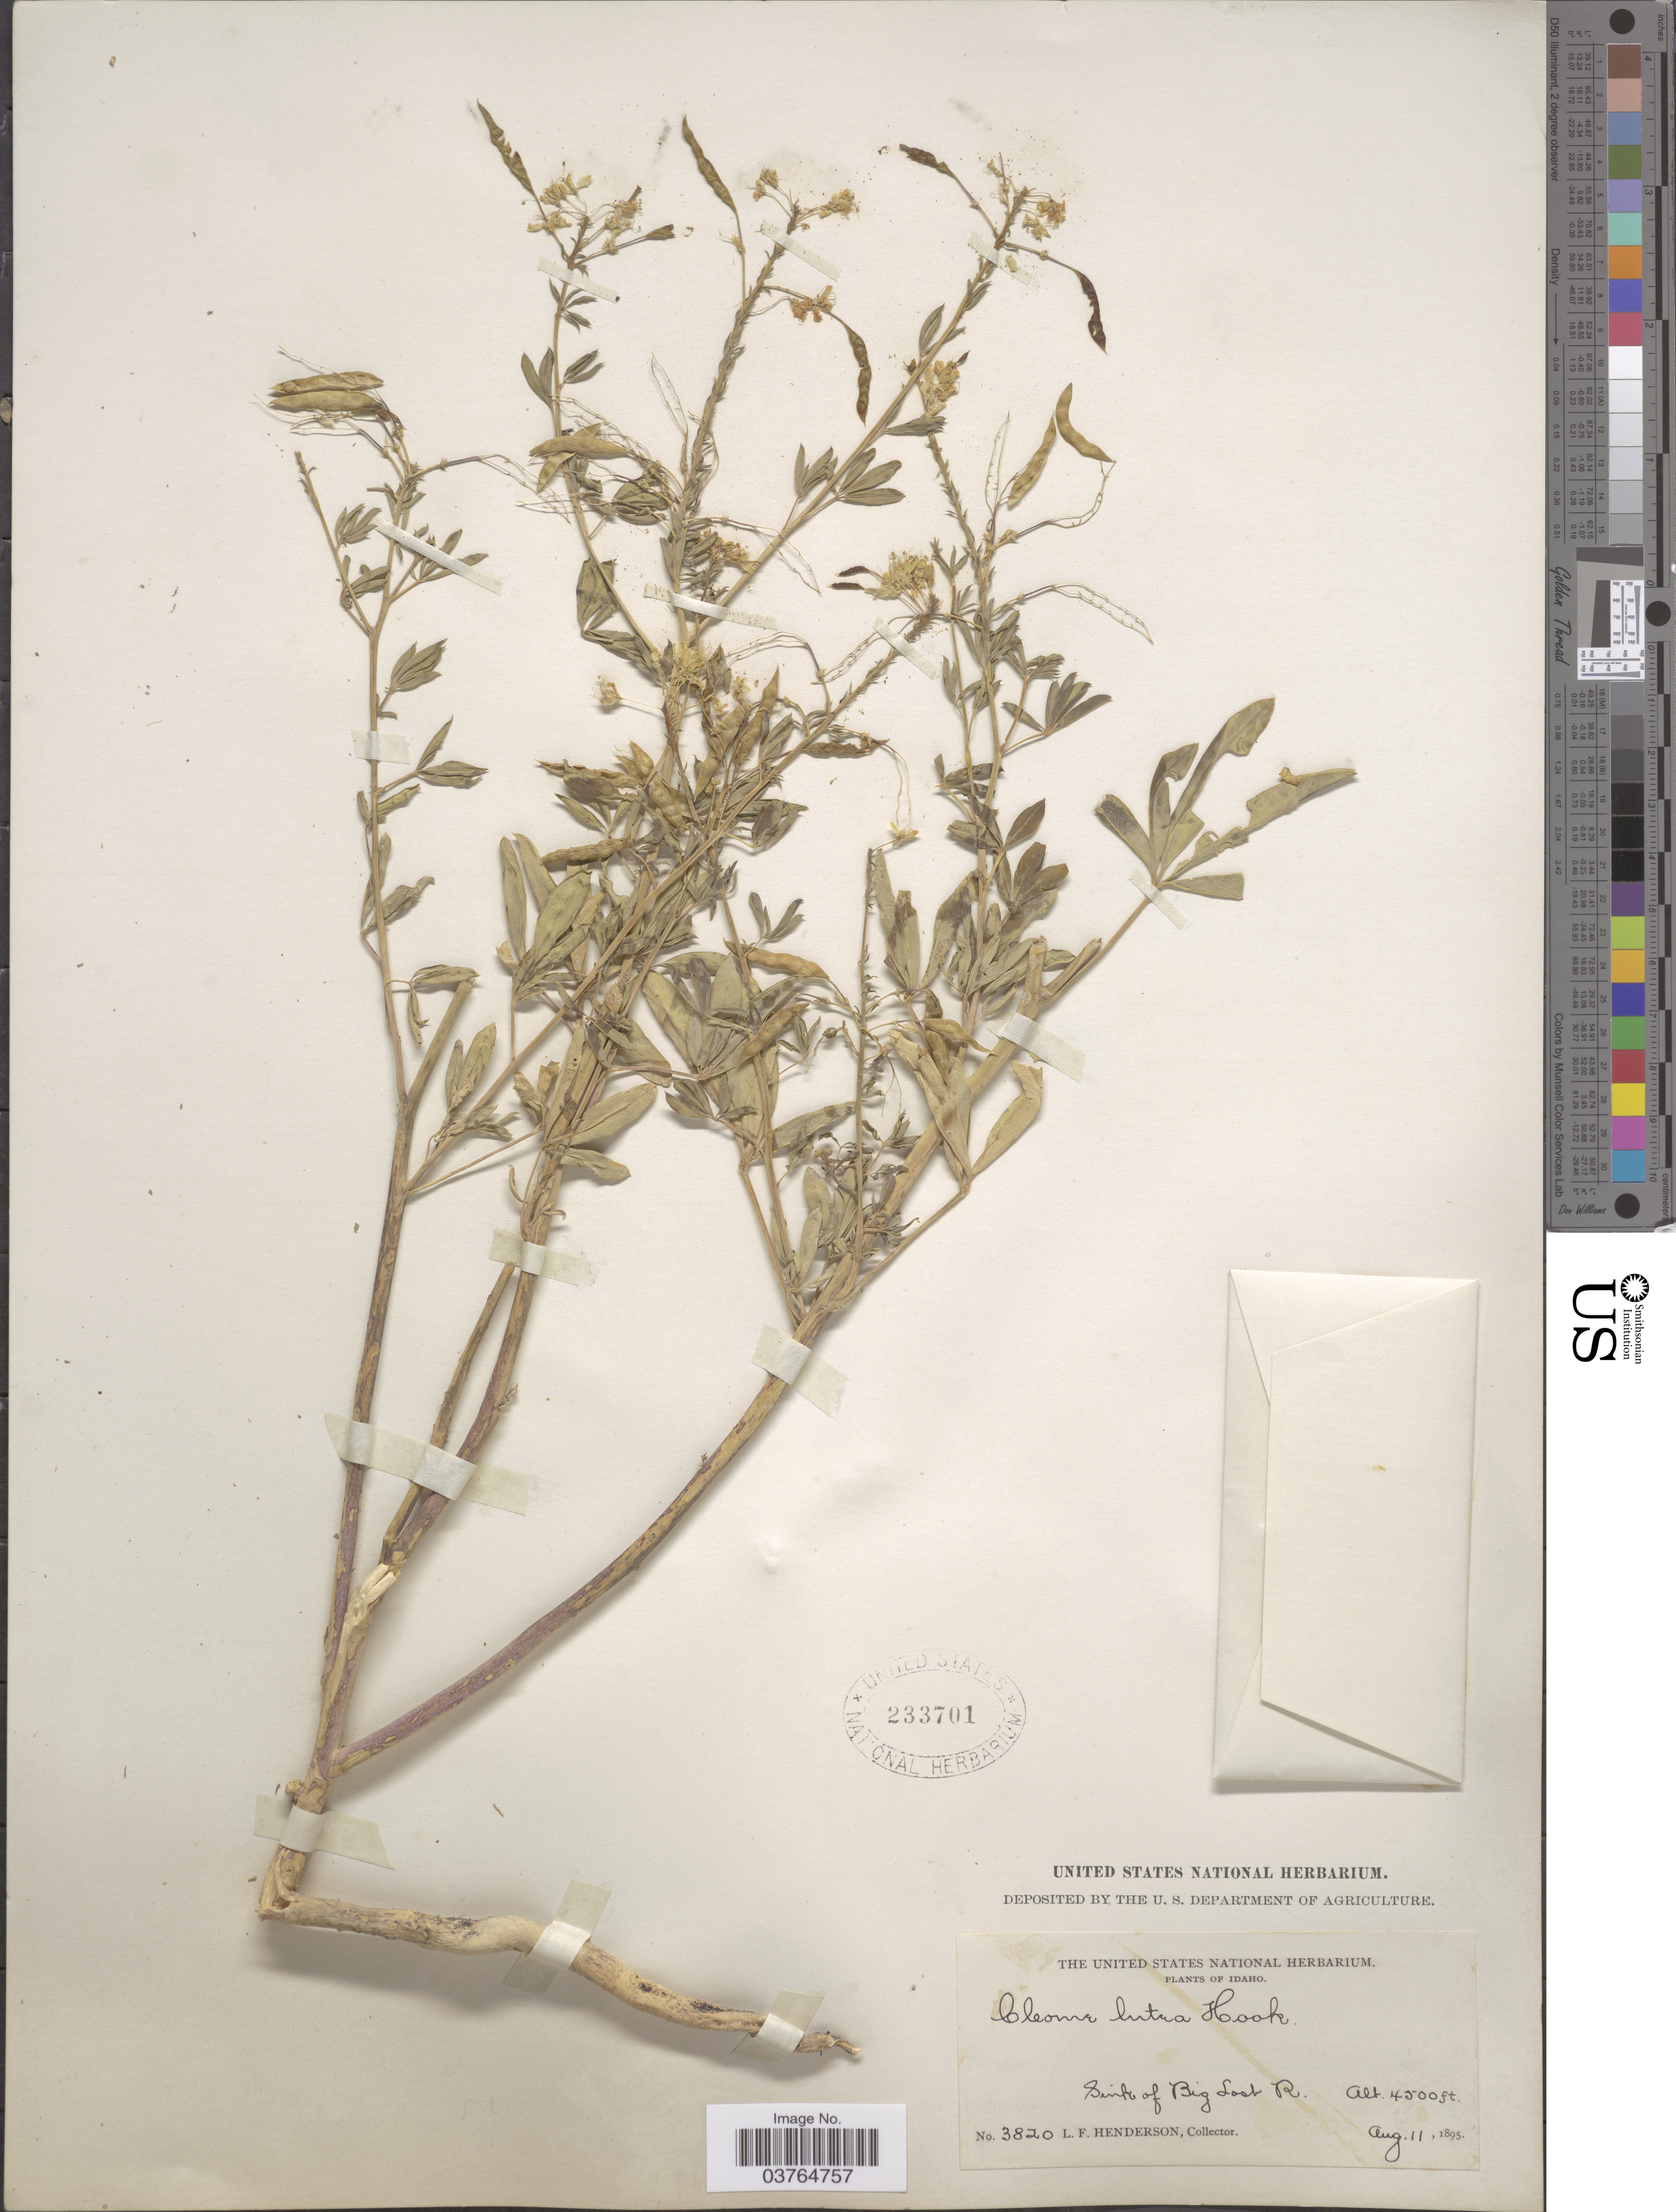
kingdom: Plantae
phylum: Tracheophyta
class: Magnoliopsida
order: Brassicales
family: Cleomaceae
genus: Cleomella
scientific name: Cleomella lutea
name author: (Hook.) Roalson & J.C. Hall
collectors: L. Henderson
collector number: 3820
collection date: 1895-08-11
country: United States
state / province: Idaho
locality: Sink of Big Lost R.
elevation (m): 1372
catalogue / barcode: US 233701